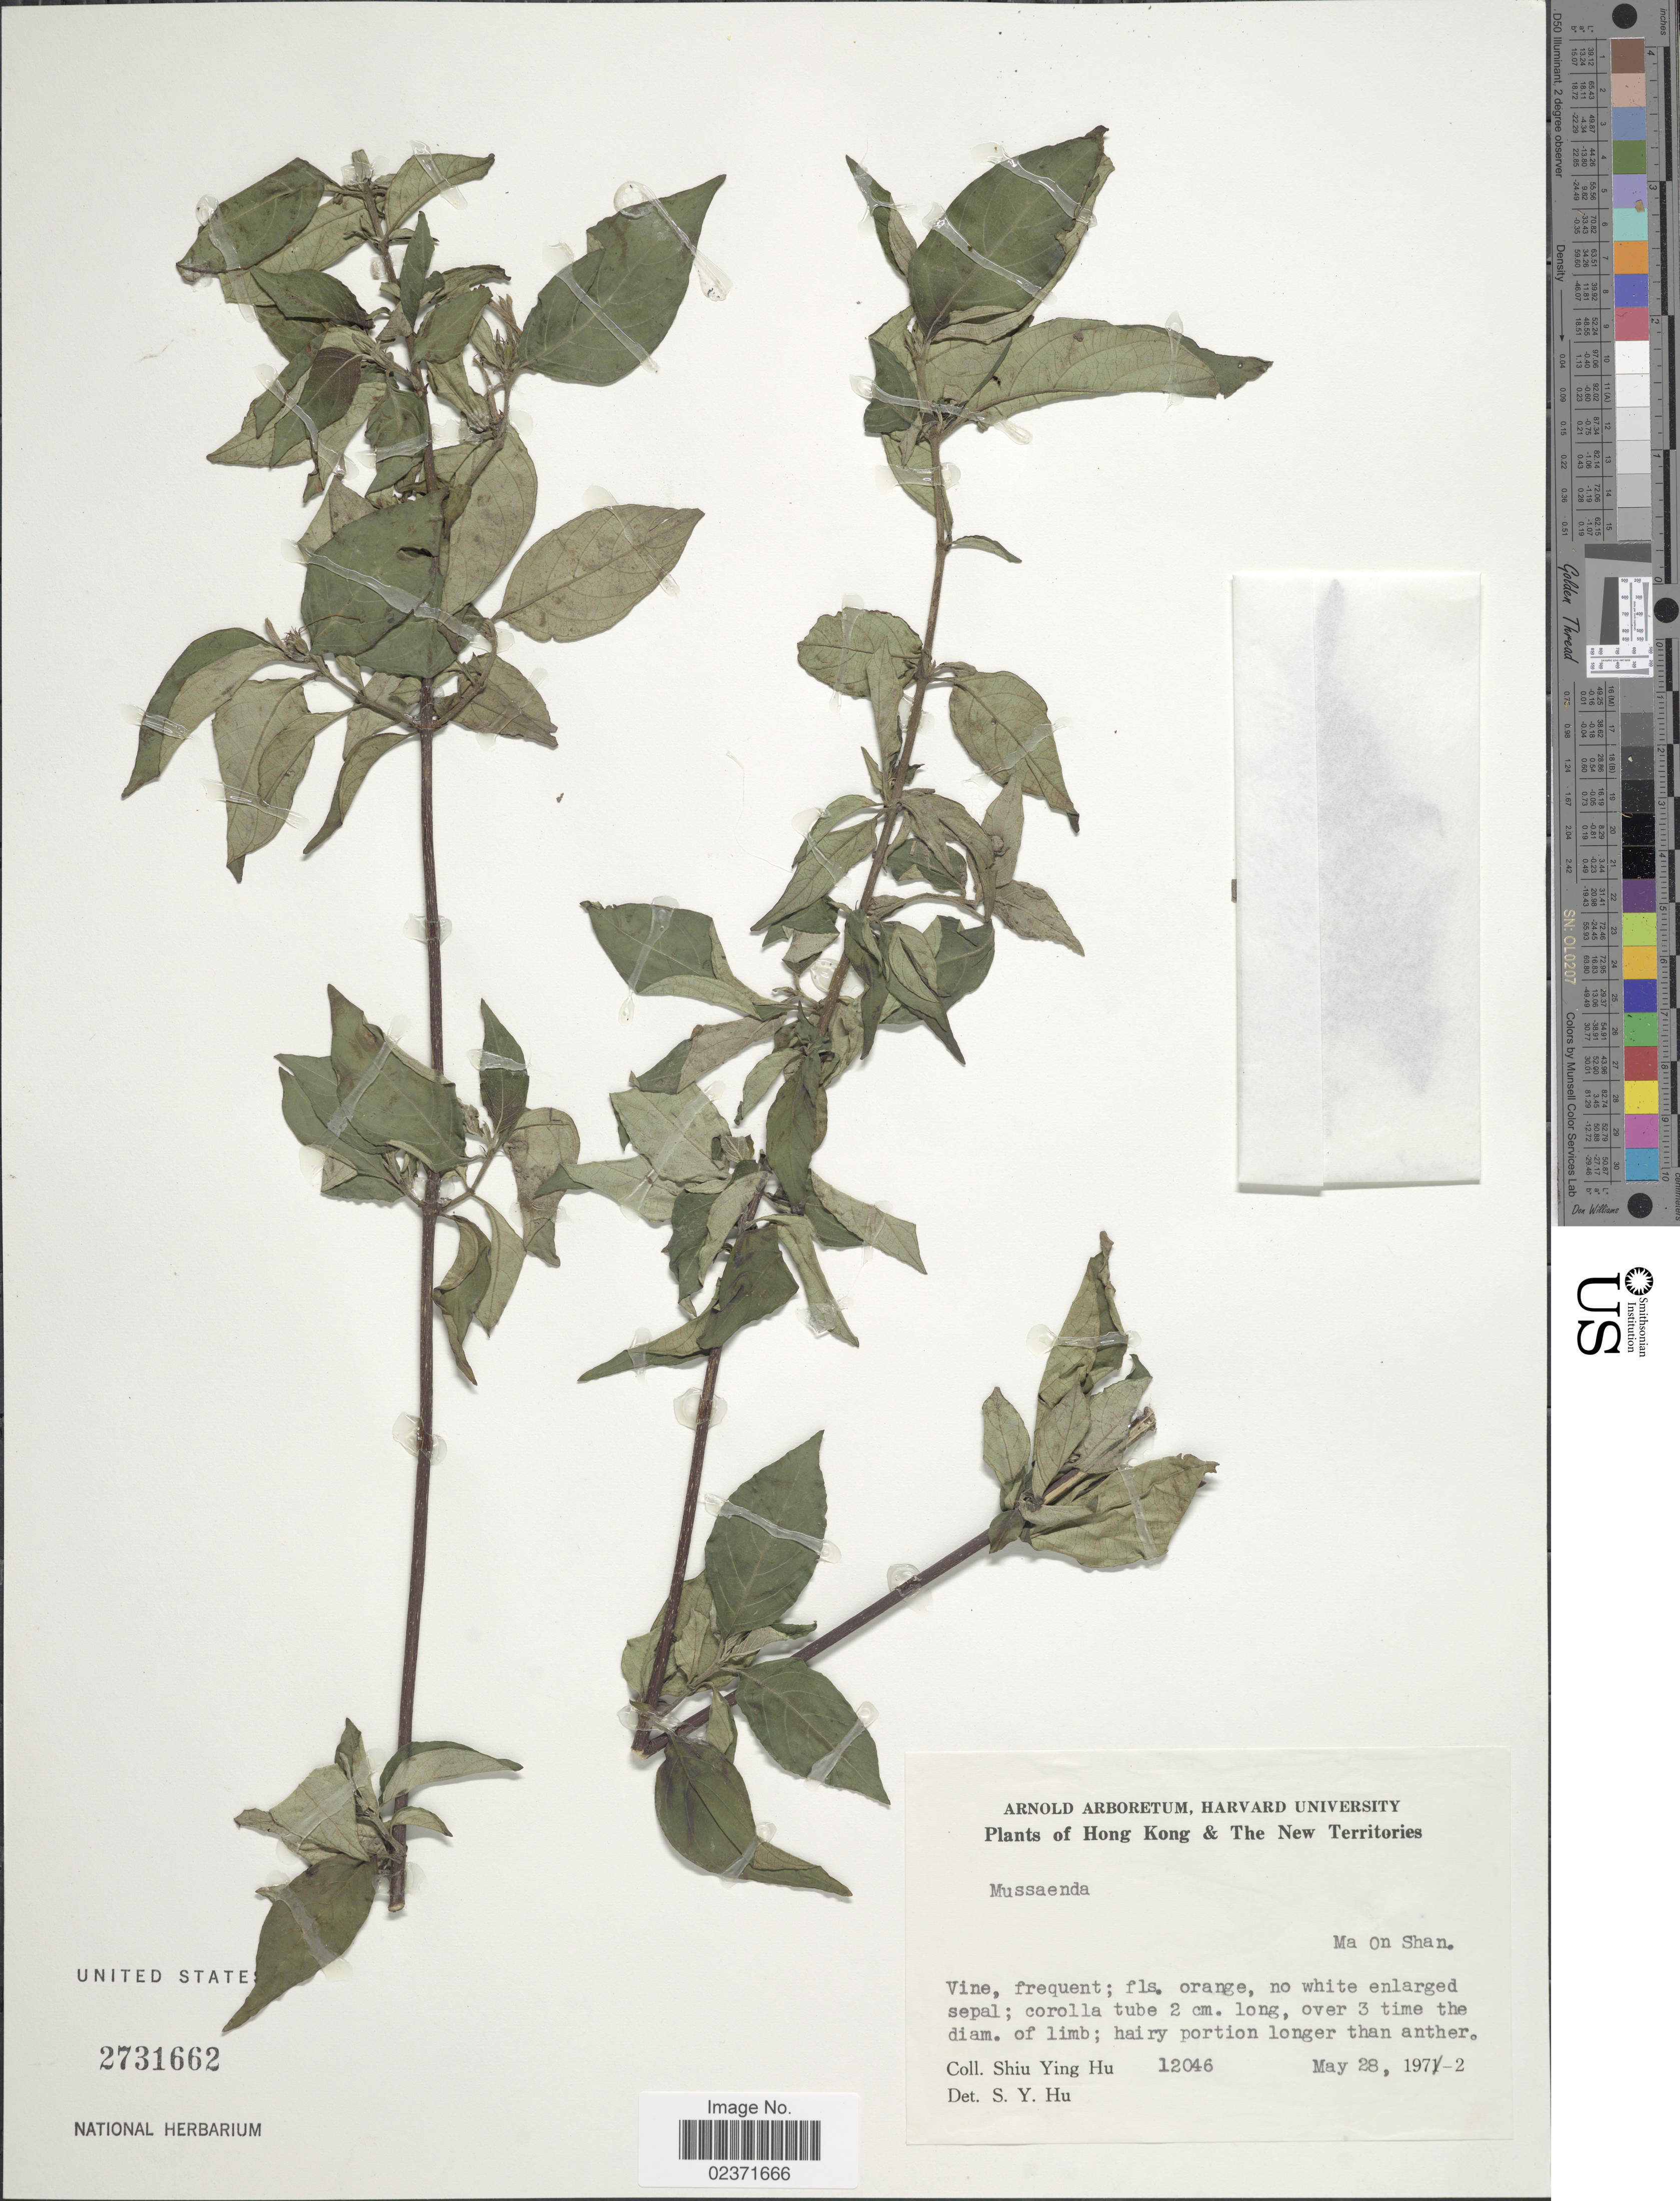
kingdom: Plantae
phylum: Tracheophyta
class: Magnoliopsida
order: Gentianales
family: Rubiaceae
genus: Mussaenda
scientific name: Mussaenda sp.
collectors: S. Y. Hu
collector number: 12046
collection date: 1972-05-28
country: China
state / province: Hong Kong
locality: Hong Kong & The New Territories. Ma On Shan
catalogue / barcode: US 2731662